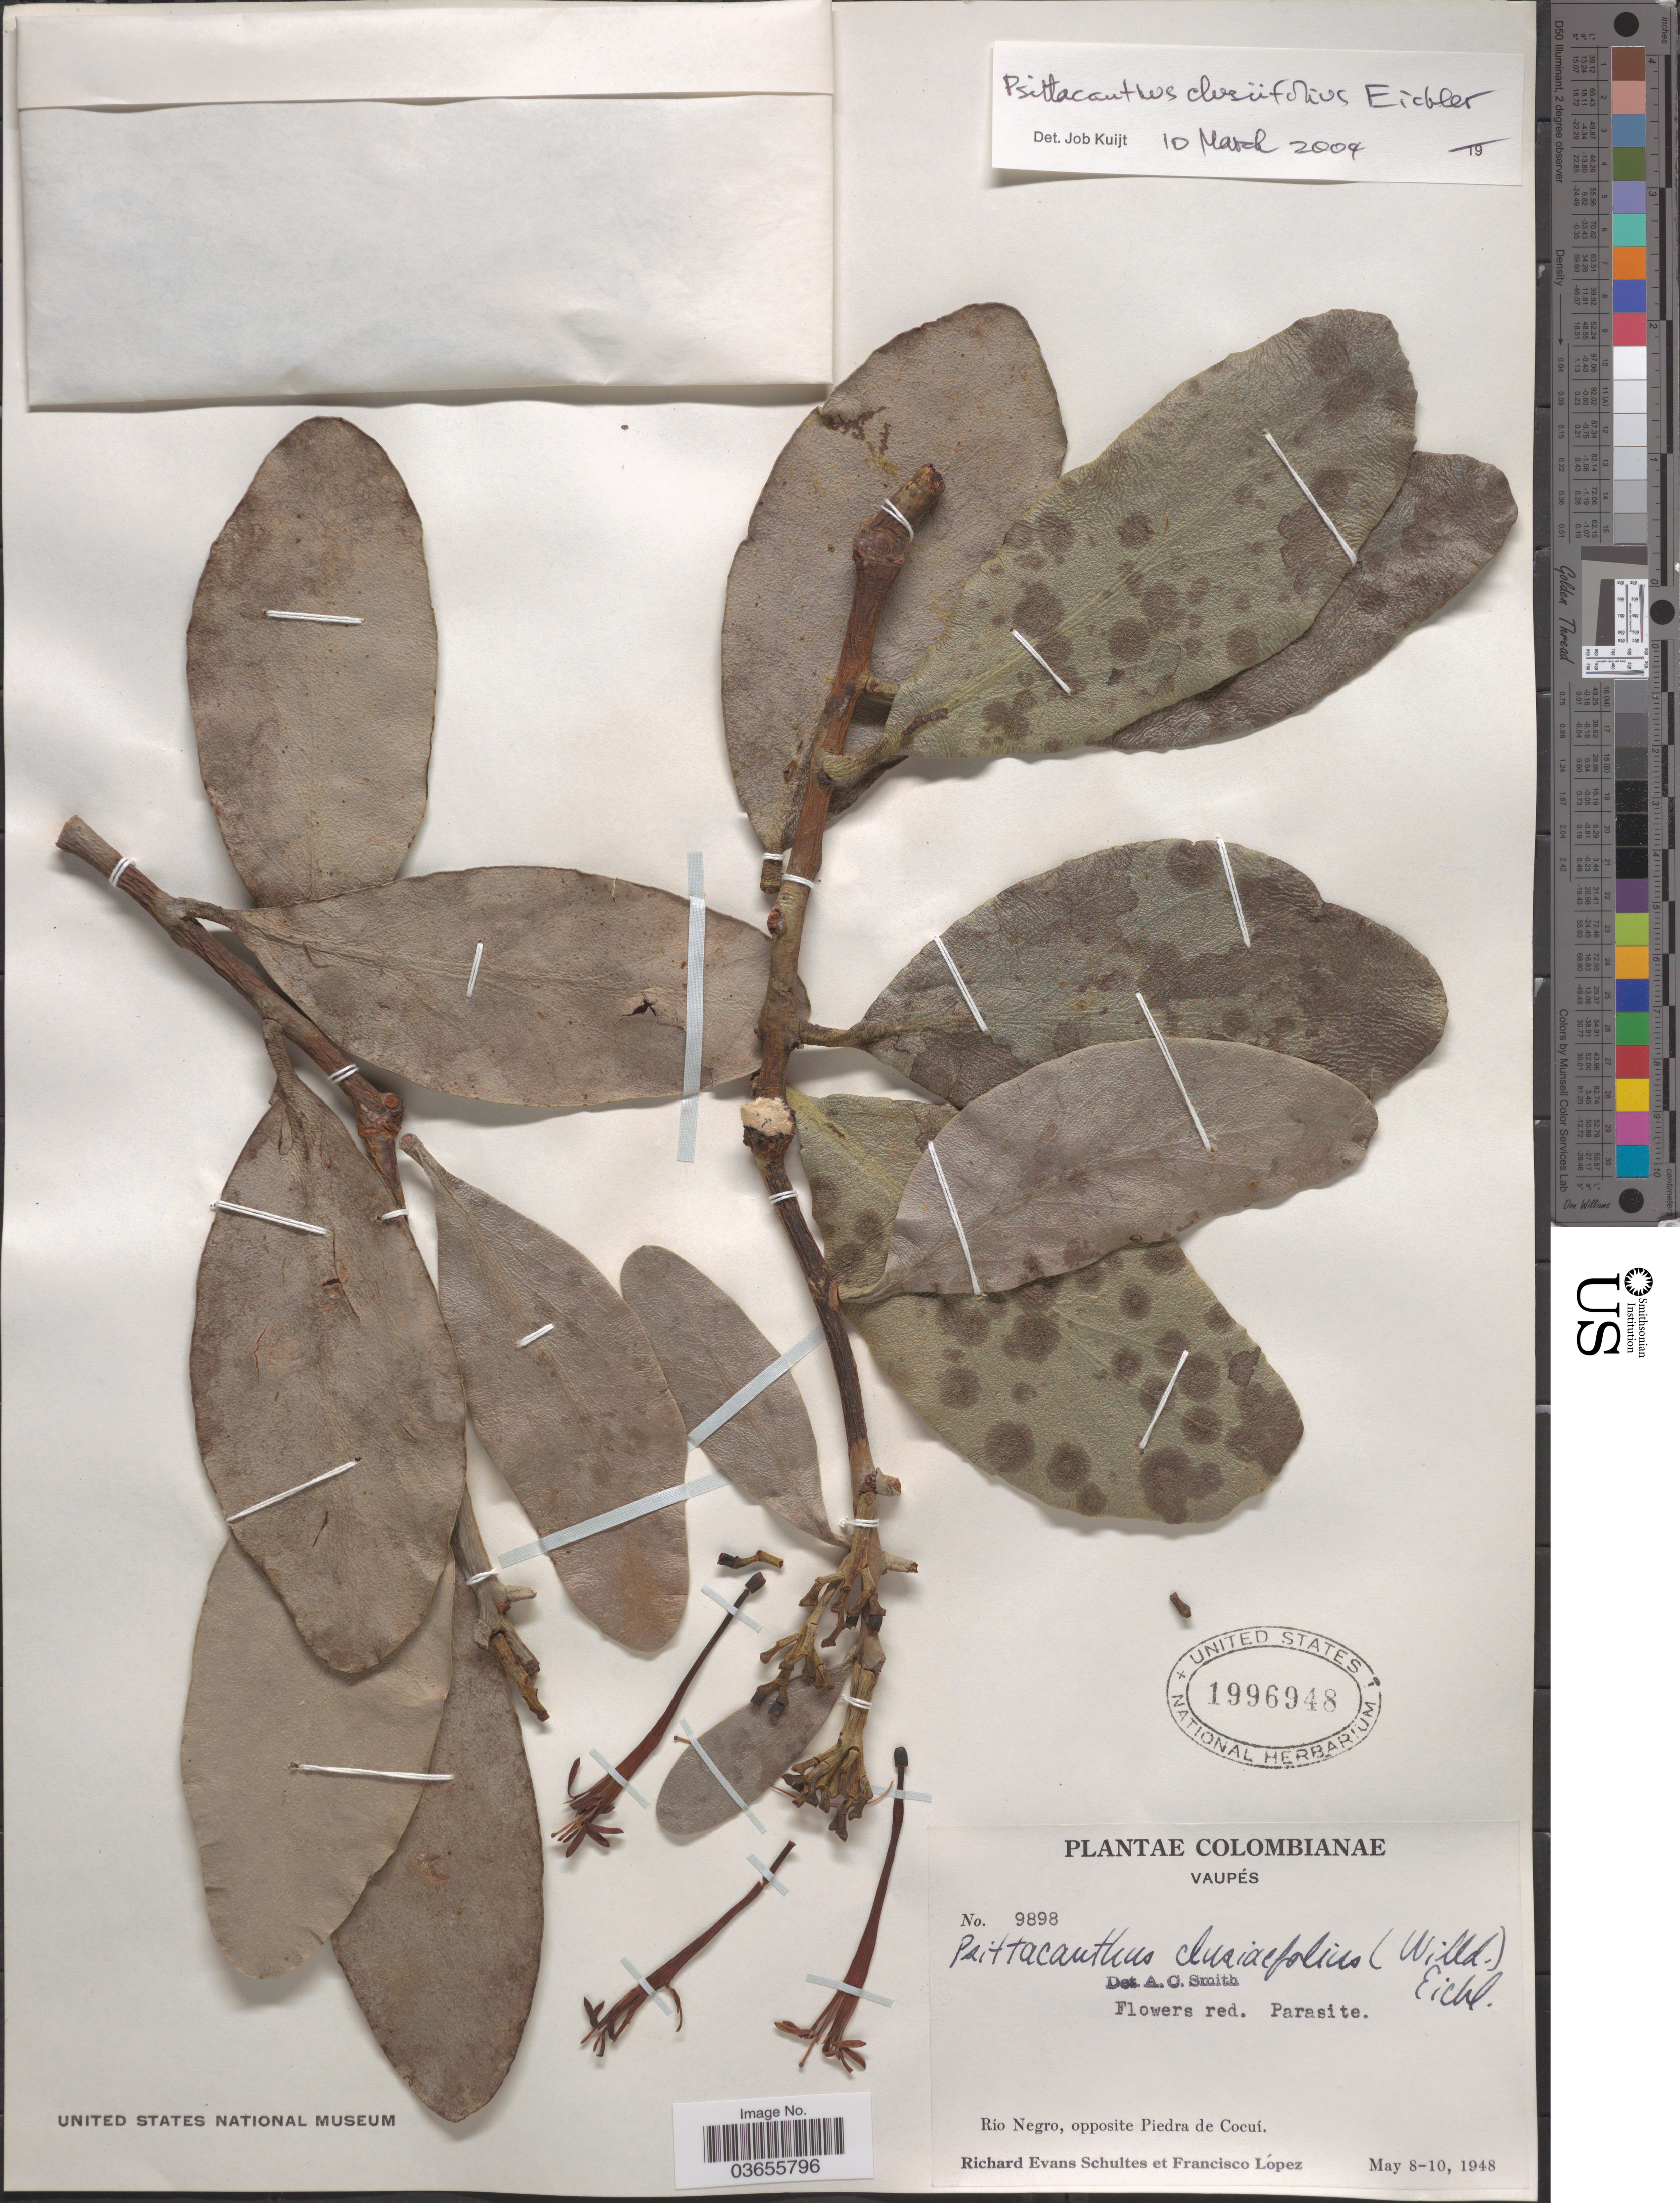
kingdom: Plantae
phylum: Tracheophyta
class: Magnoliopsida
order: Santalales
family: Loranthaceae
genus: Psittacanthus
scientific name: Psittacanthus clusiifolius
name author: Eichler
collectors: R. E. Schultes & F. Lopéz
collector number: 9898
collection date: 1948-05-08/1948-05-10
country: Colombia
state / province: Vaupés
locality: Río Negro, opposite Piedra de Cocuí.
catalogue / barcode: US 1996948